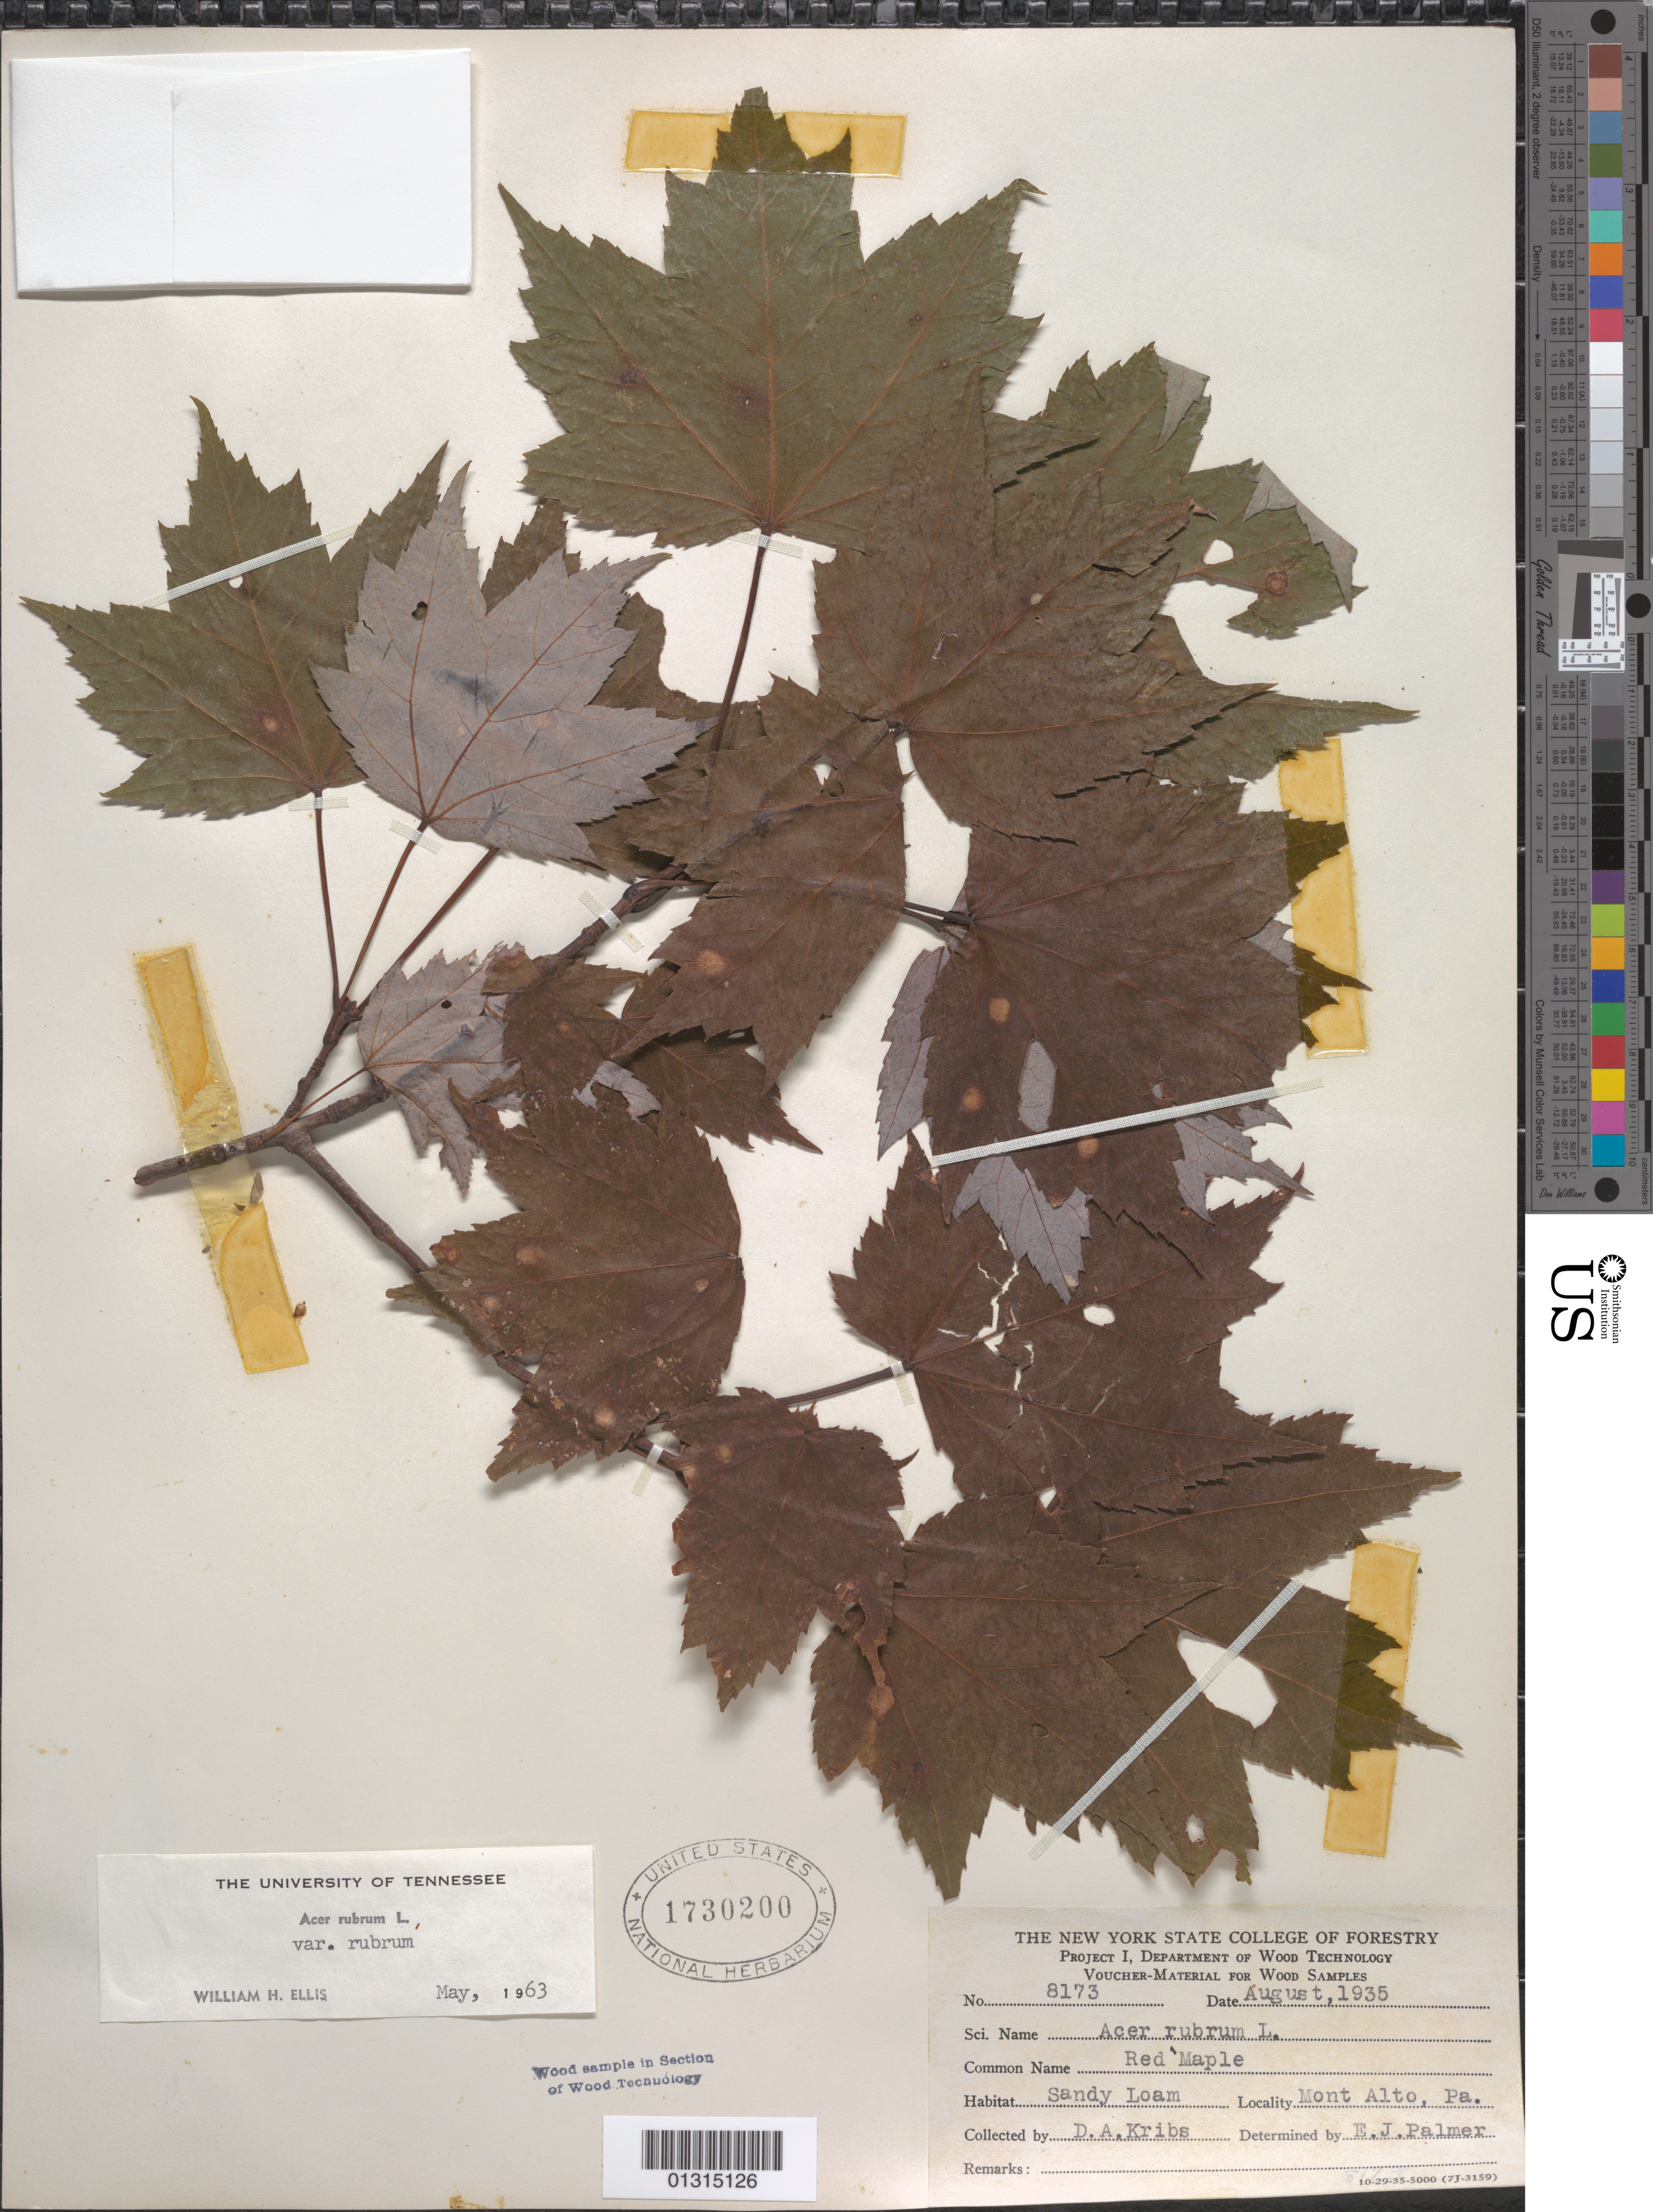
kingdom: Plantae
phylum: Tracheophyta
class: Magnoliopsida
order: Sapindales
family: Sapindaceae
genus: Acer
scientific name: Acer rubrum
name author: L.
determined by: Ellis, W. H.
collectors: D. Kribs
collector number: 8173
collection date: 1933-08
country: United States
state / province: Pennsylvania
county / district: Franklin County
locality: Mont Alto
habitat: Sandy loam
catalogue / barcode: US 1730200